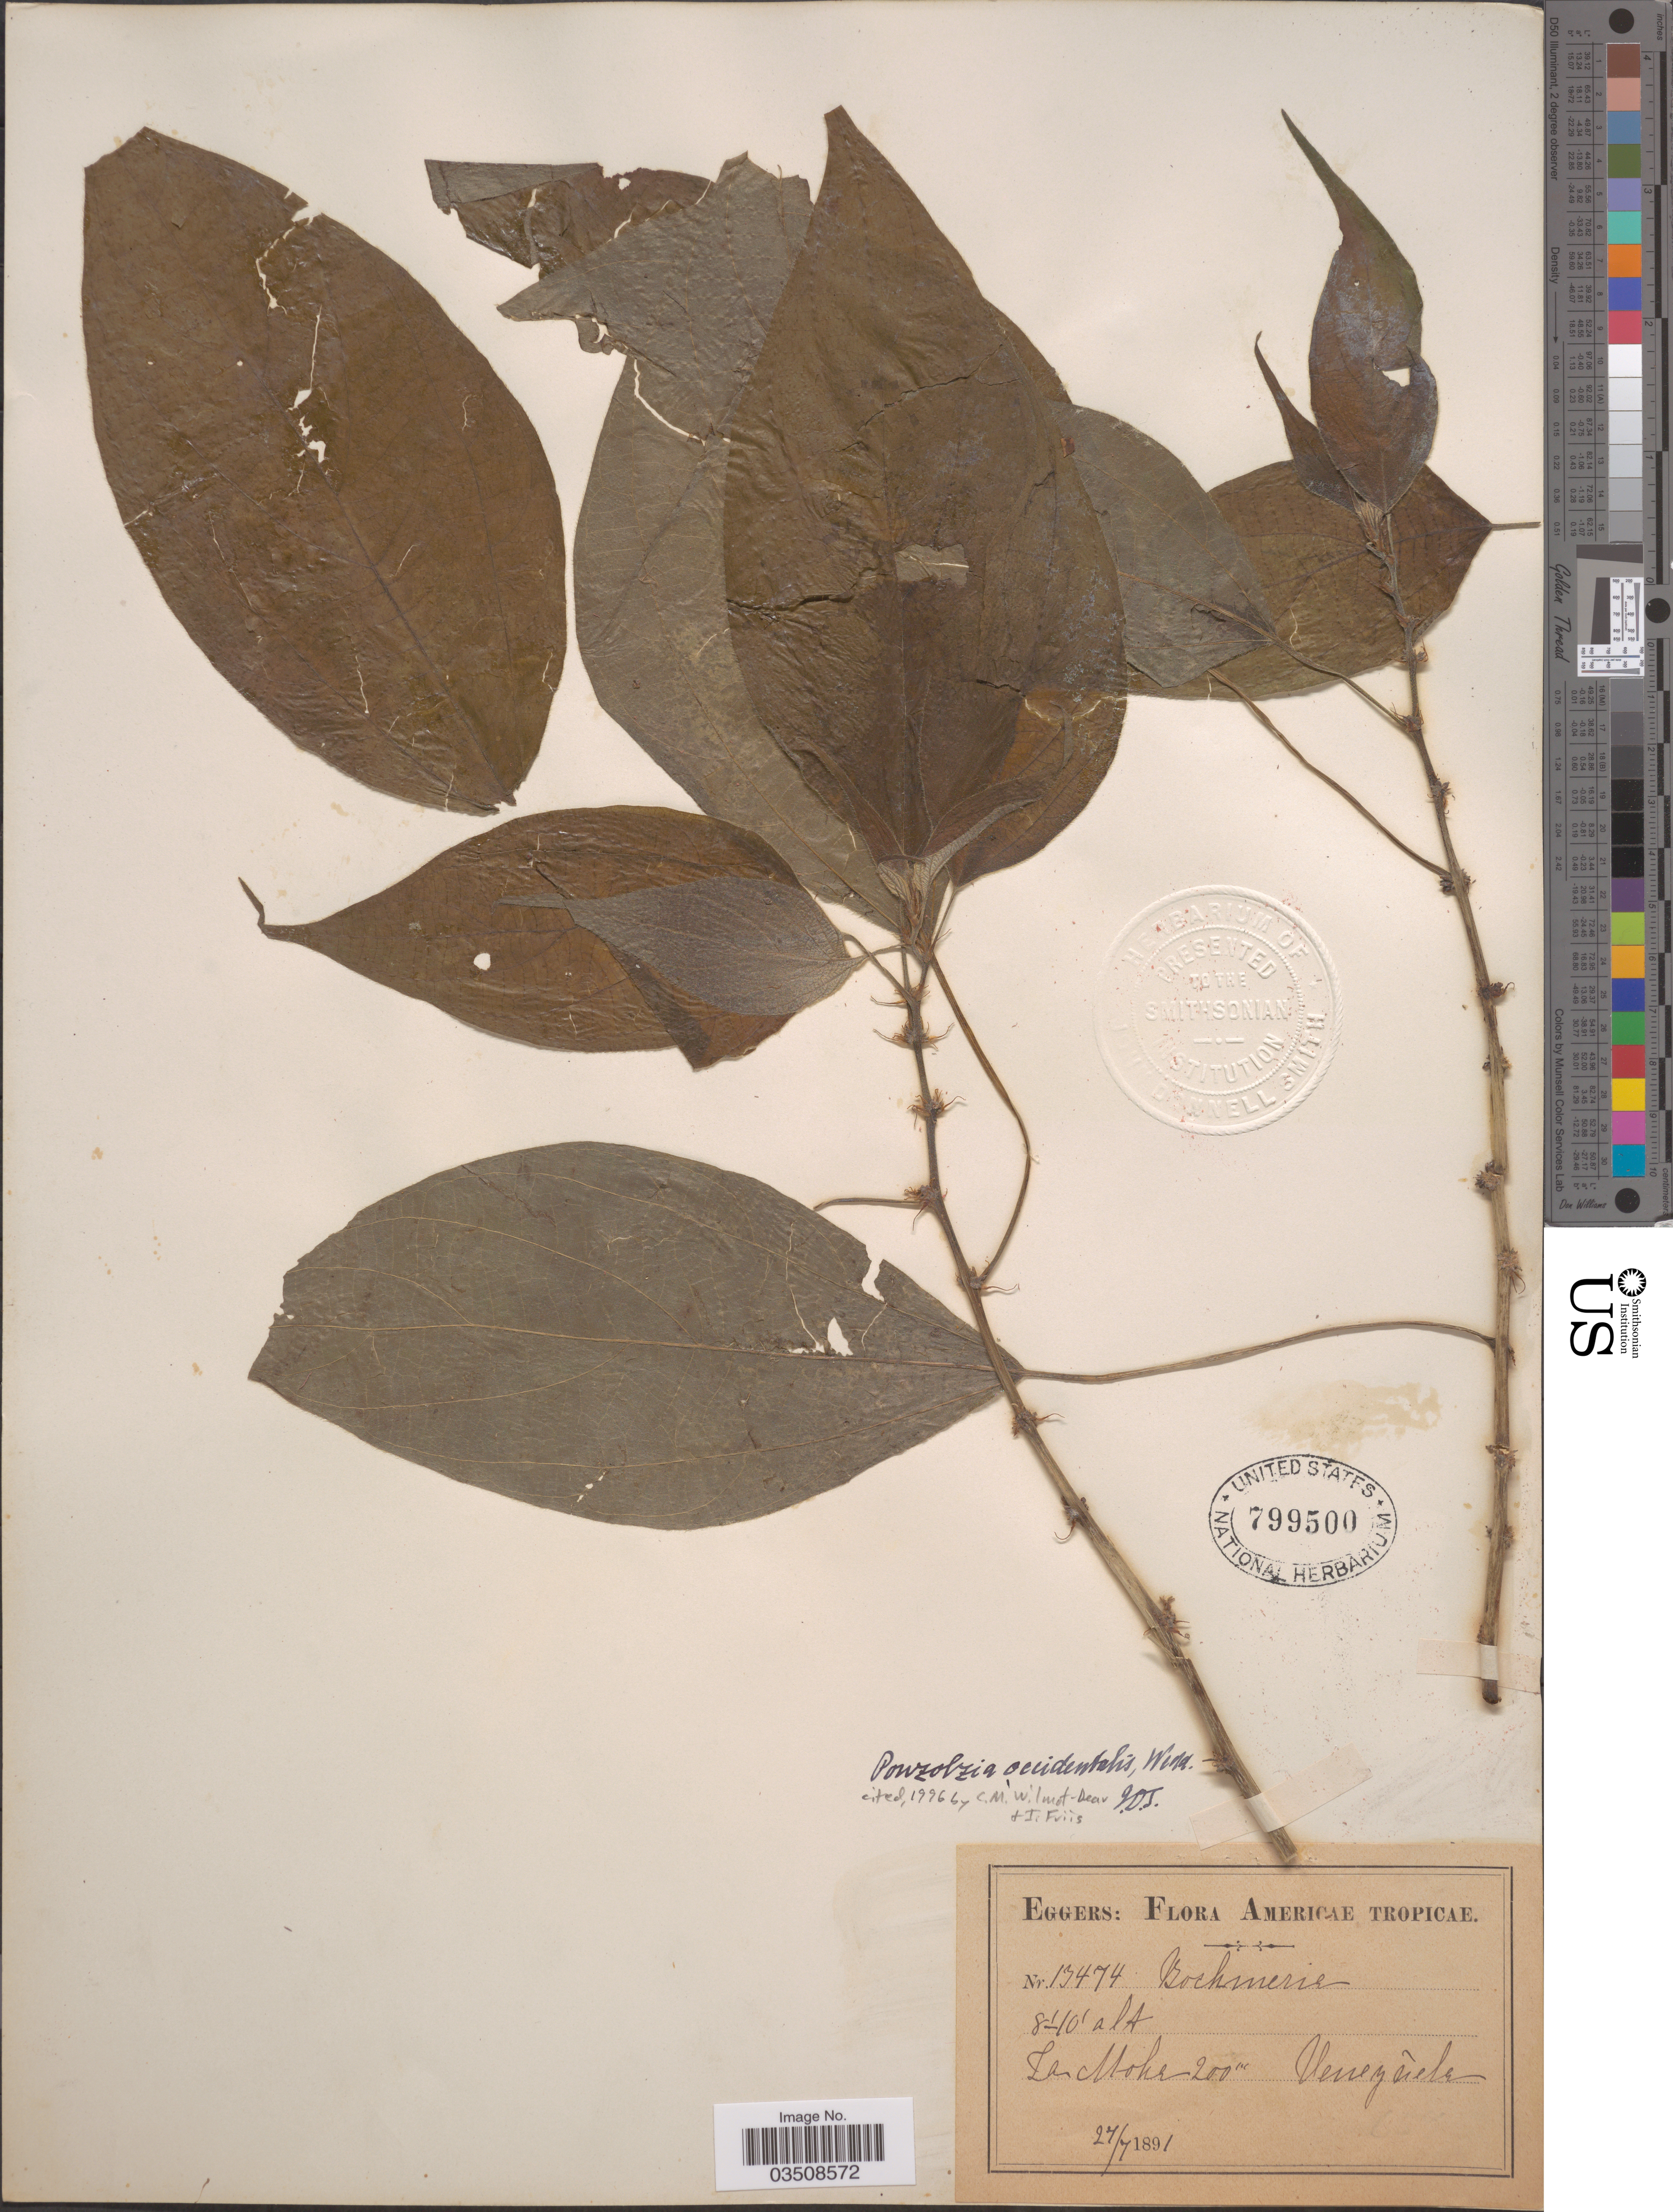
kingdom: Plantae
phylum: Tracheophyta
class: Magnoliopsida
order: Rosales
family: Urticaceae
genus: Pouzolzia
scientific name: Pouzolzia occidentalis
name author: (Liebm.) Wedd.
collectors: -. Eggers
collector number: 13474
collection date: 1891-07-27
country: Venezuela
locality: Americae Tropicae. La Moka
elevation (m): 2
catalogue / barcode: US 799500